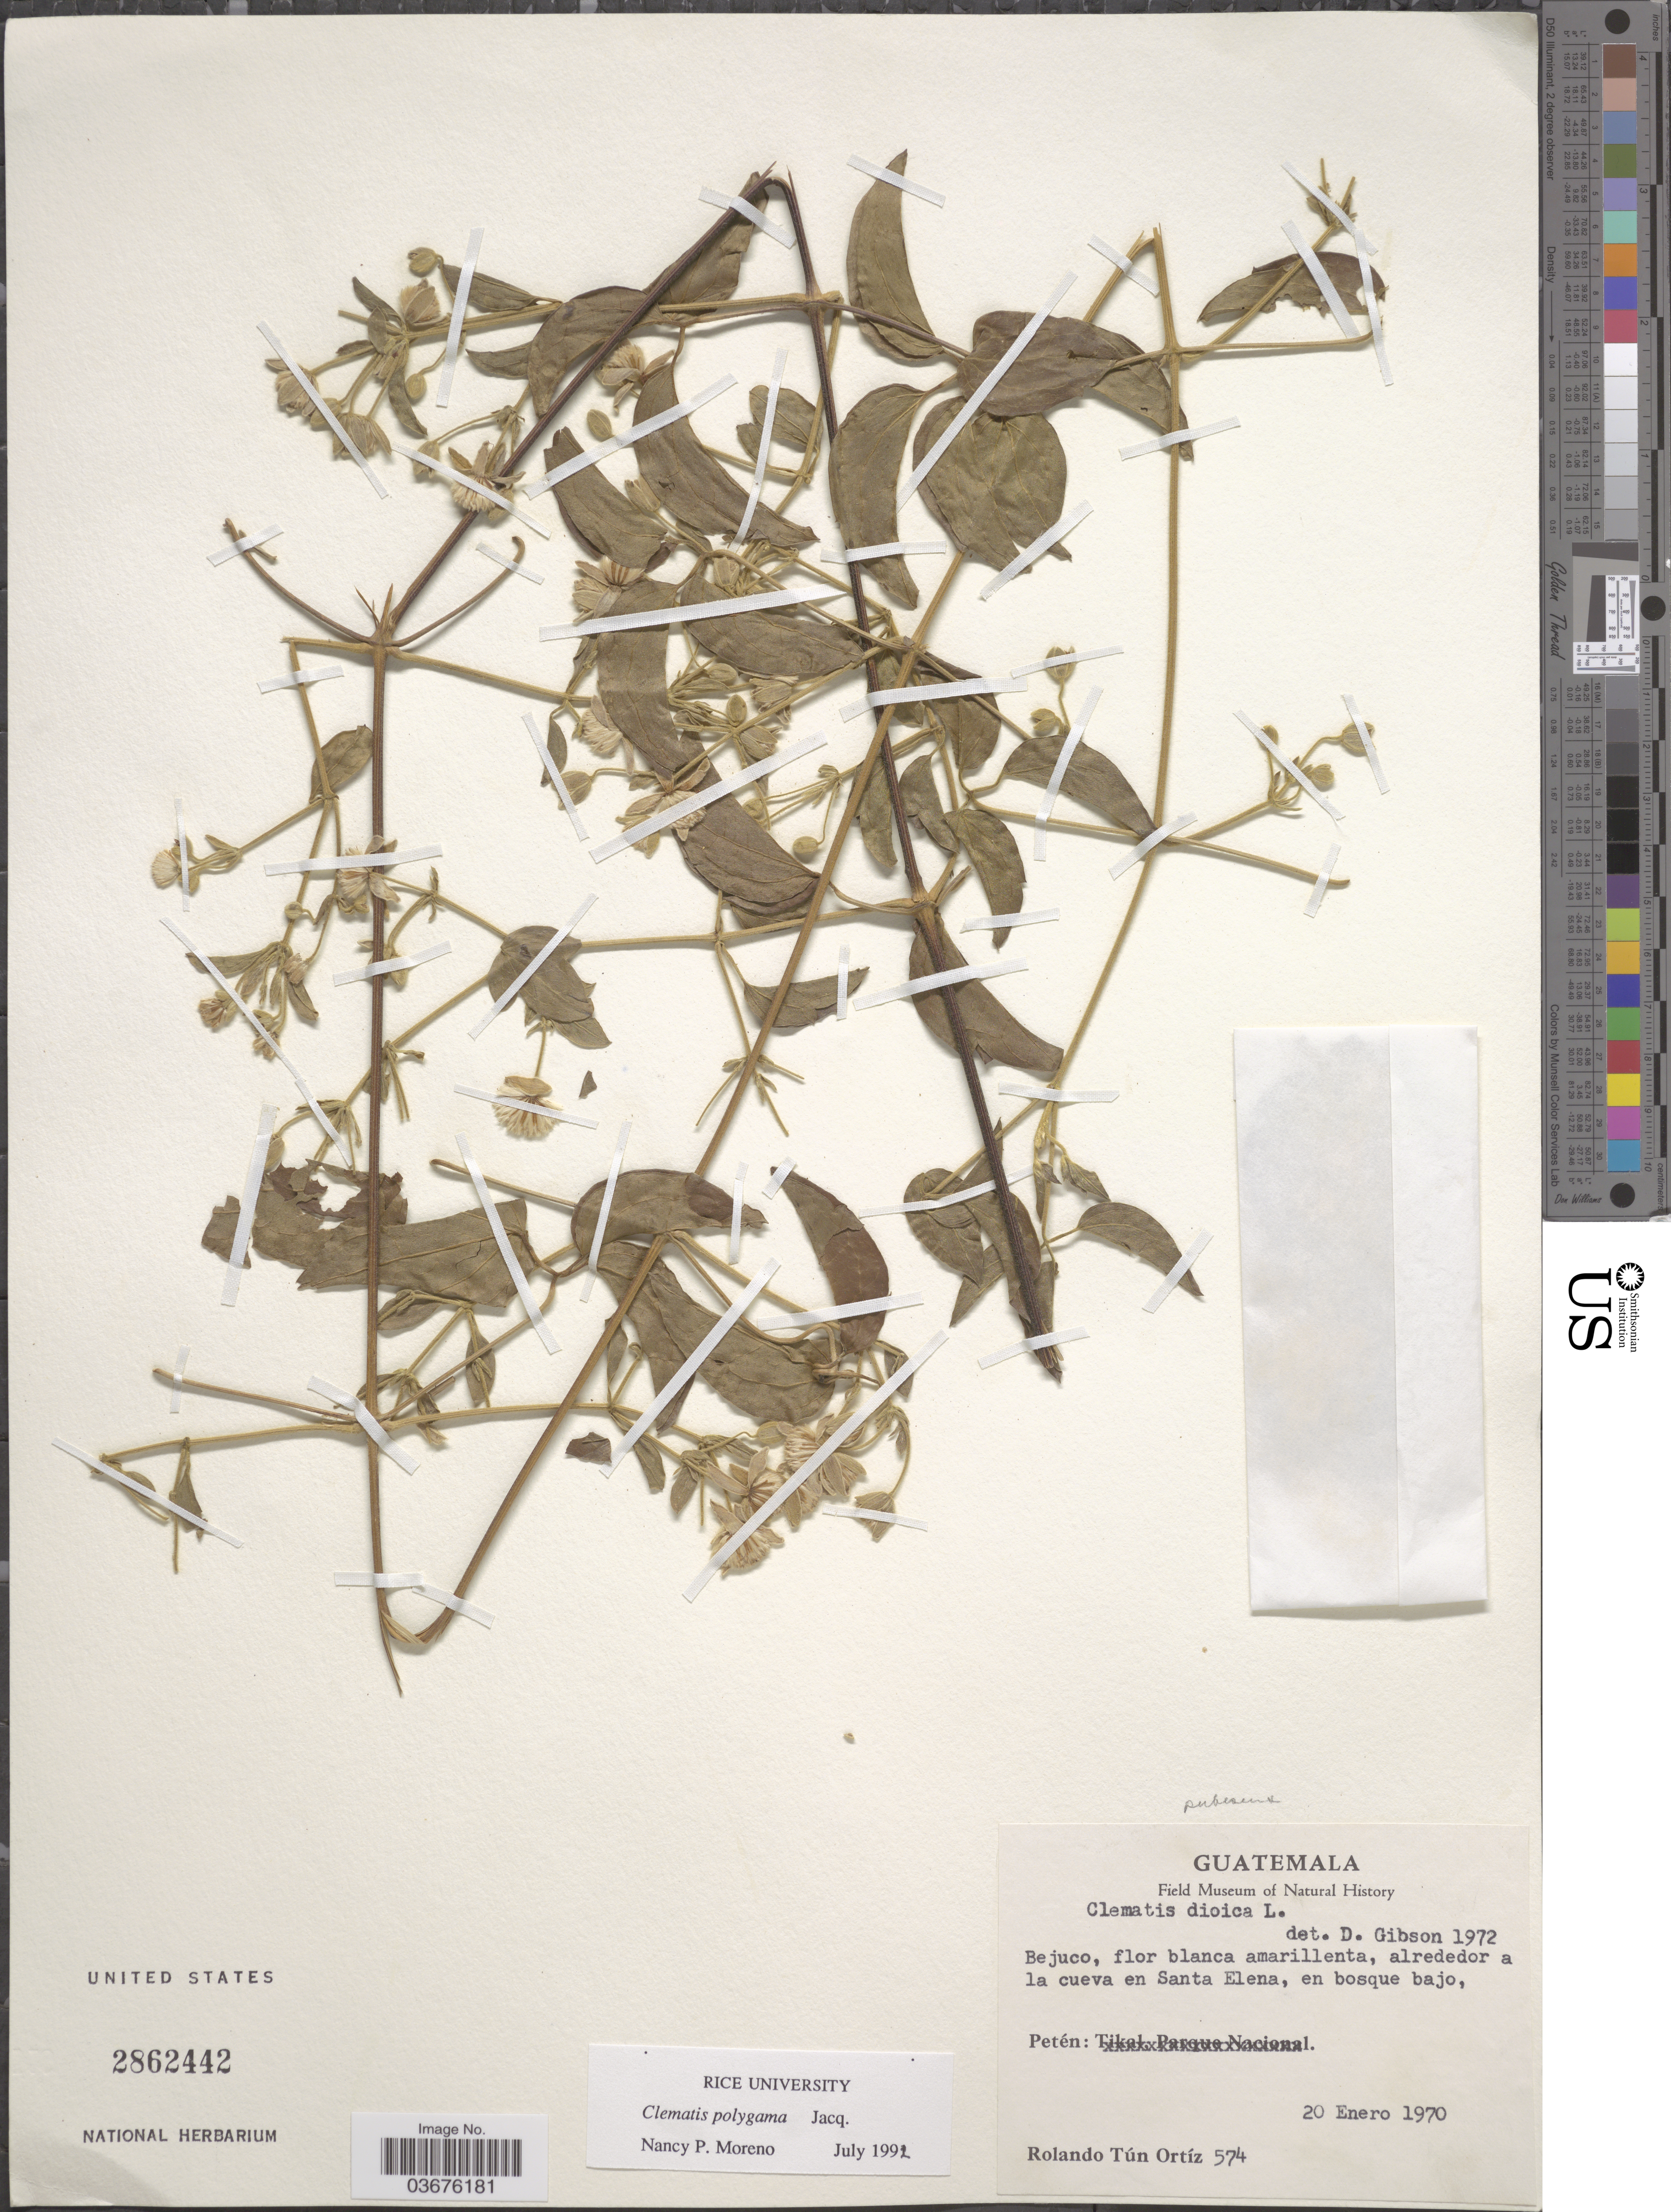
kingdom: Plantae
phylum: Tracheophyta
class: Magnoliopsida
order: Ranunculales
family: Ranunculaceae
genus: Clematis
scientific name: Clematis polygama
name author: Jacq.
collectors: R. T. Ortíz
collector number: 574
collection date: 1970-01-20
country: Guatemala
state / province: El Peten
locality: Alrededor a la cueva en Santa Elena, en bosque bajo, Petén.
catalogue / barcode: US 2862442